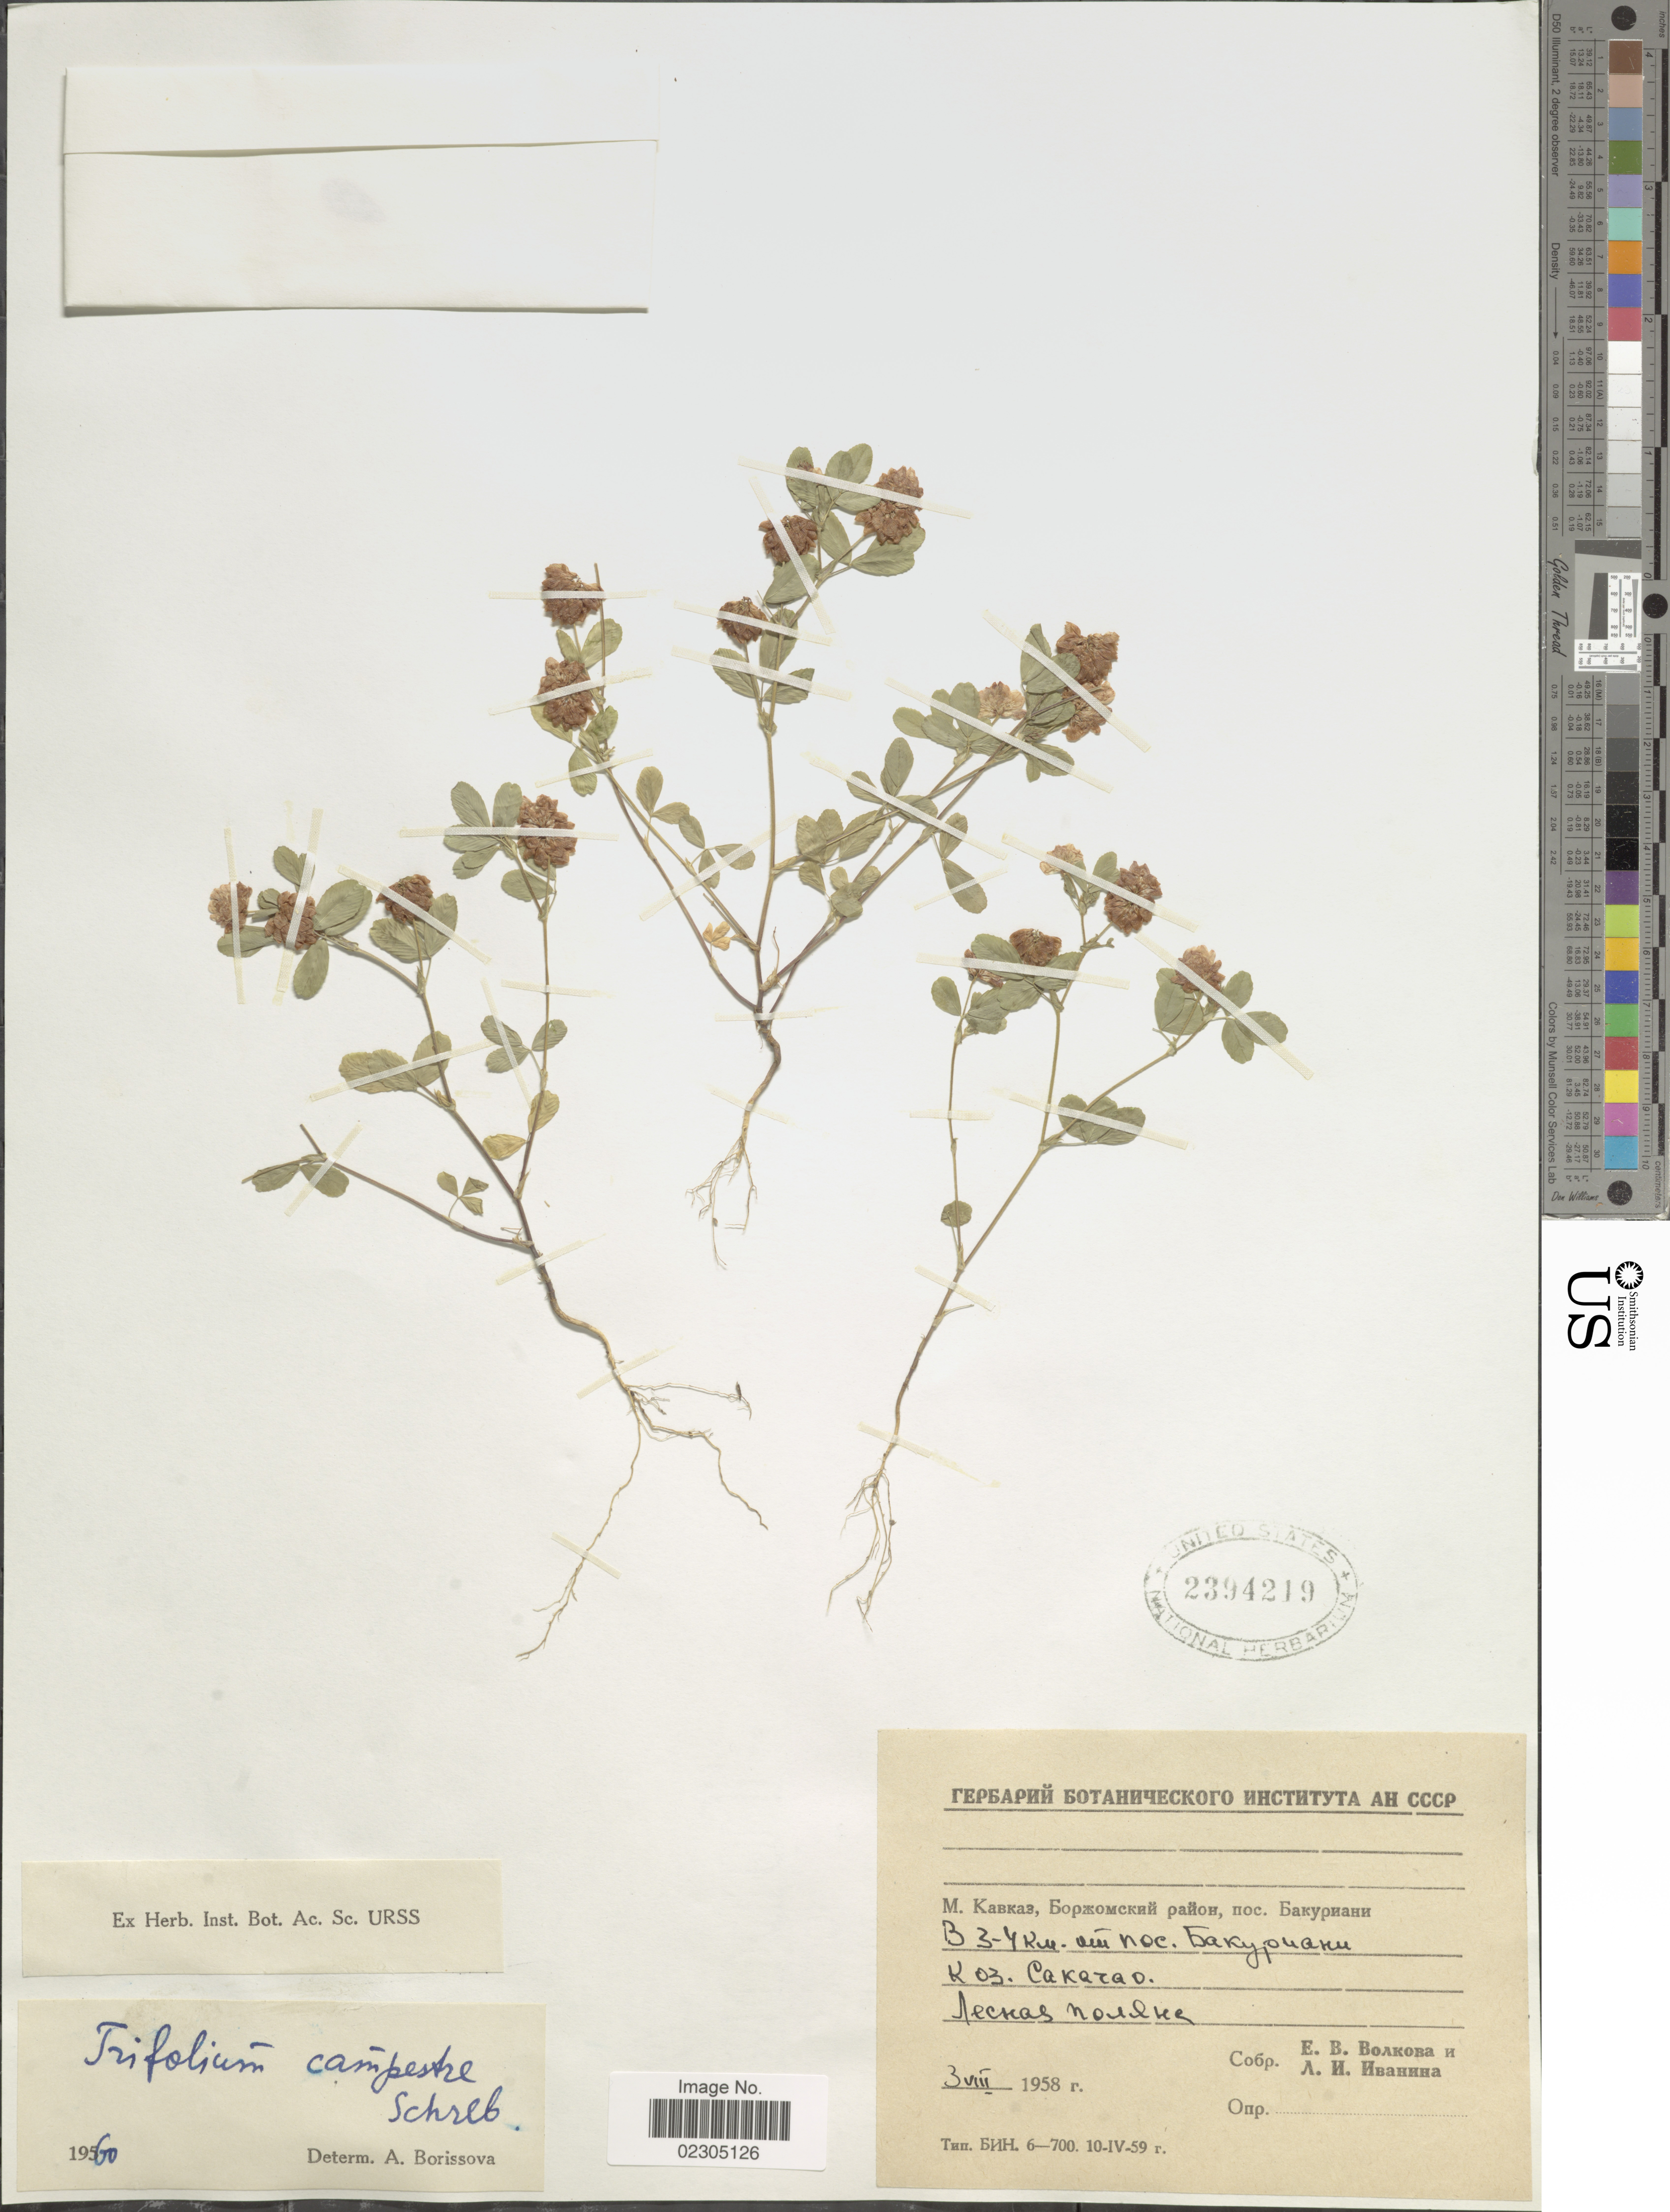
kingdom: Plantae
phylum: Tracheophyta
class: Magnoliopsida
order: Fabales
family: Fabaceae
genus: Trifolium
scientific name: Trifolium campestre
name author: Schreb.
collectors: E. V. Volkova & L. Ivanina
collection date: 1958-08-03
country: Georgia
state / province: Samtskhe-Javakheti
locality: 3- 4 km from Bakuriany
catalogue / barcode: US 2394219